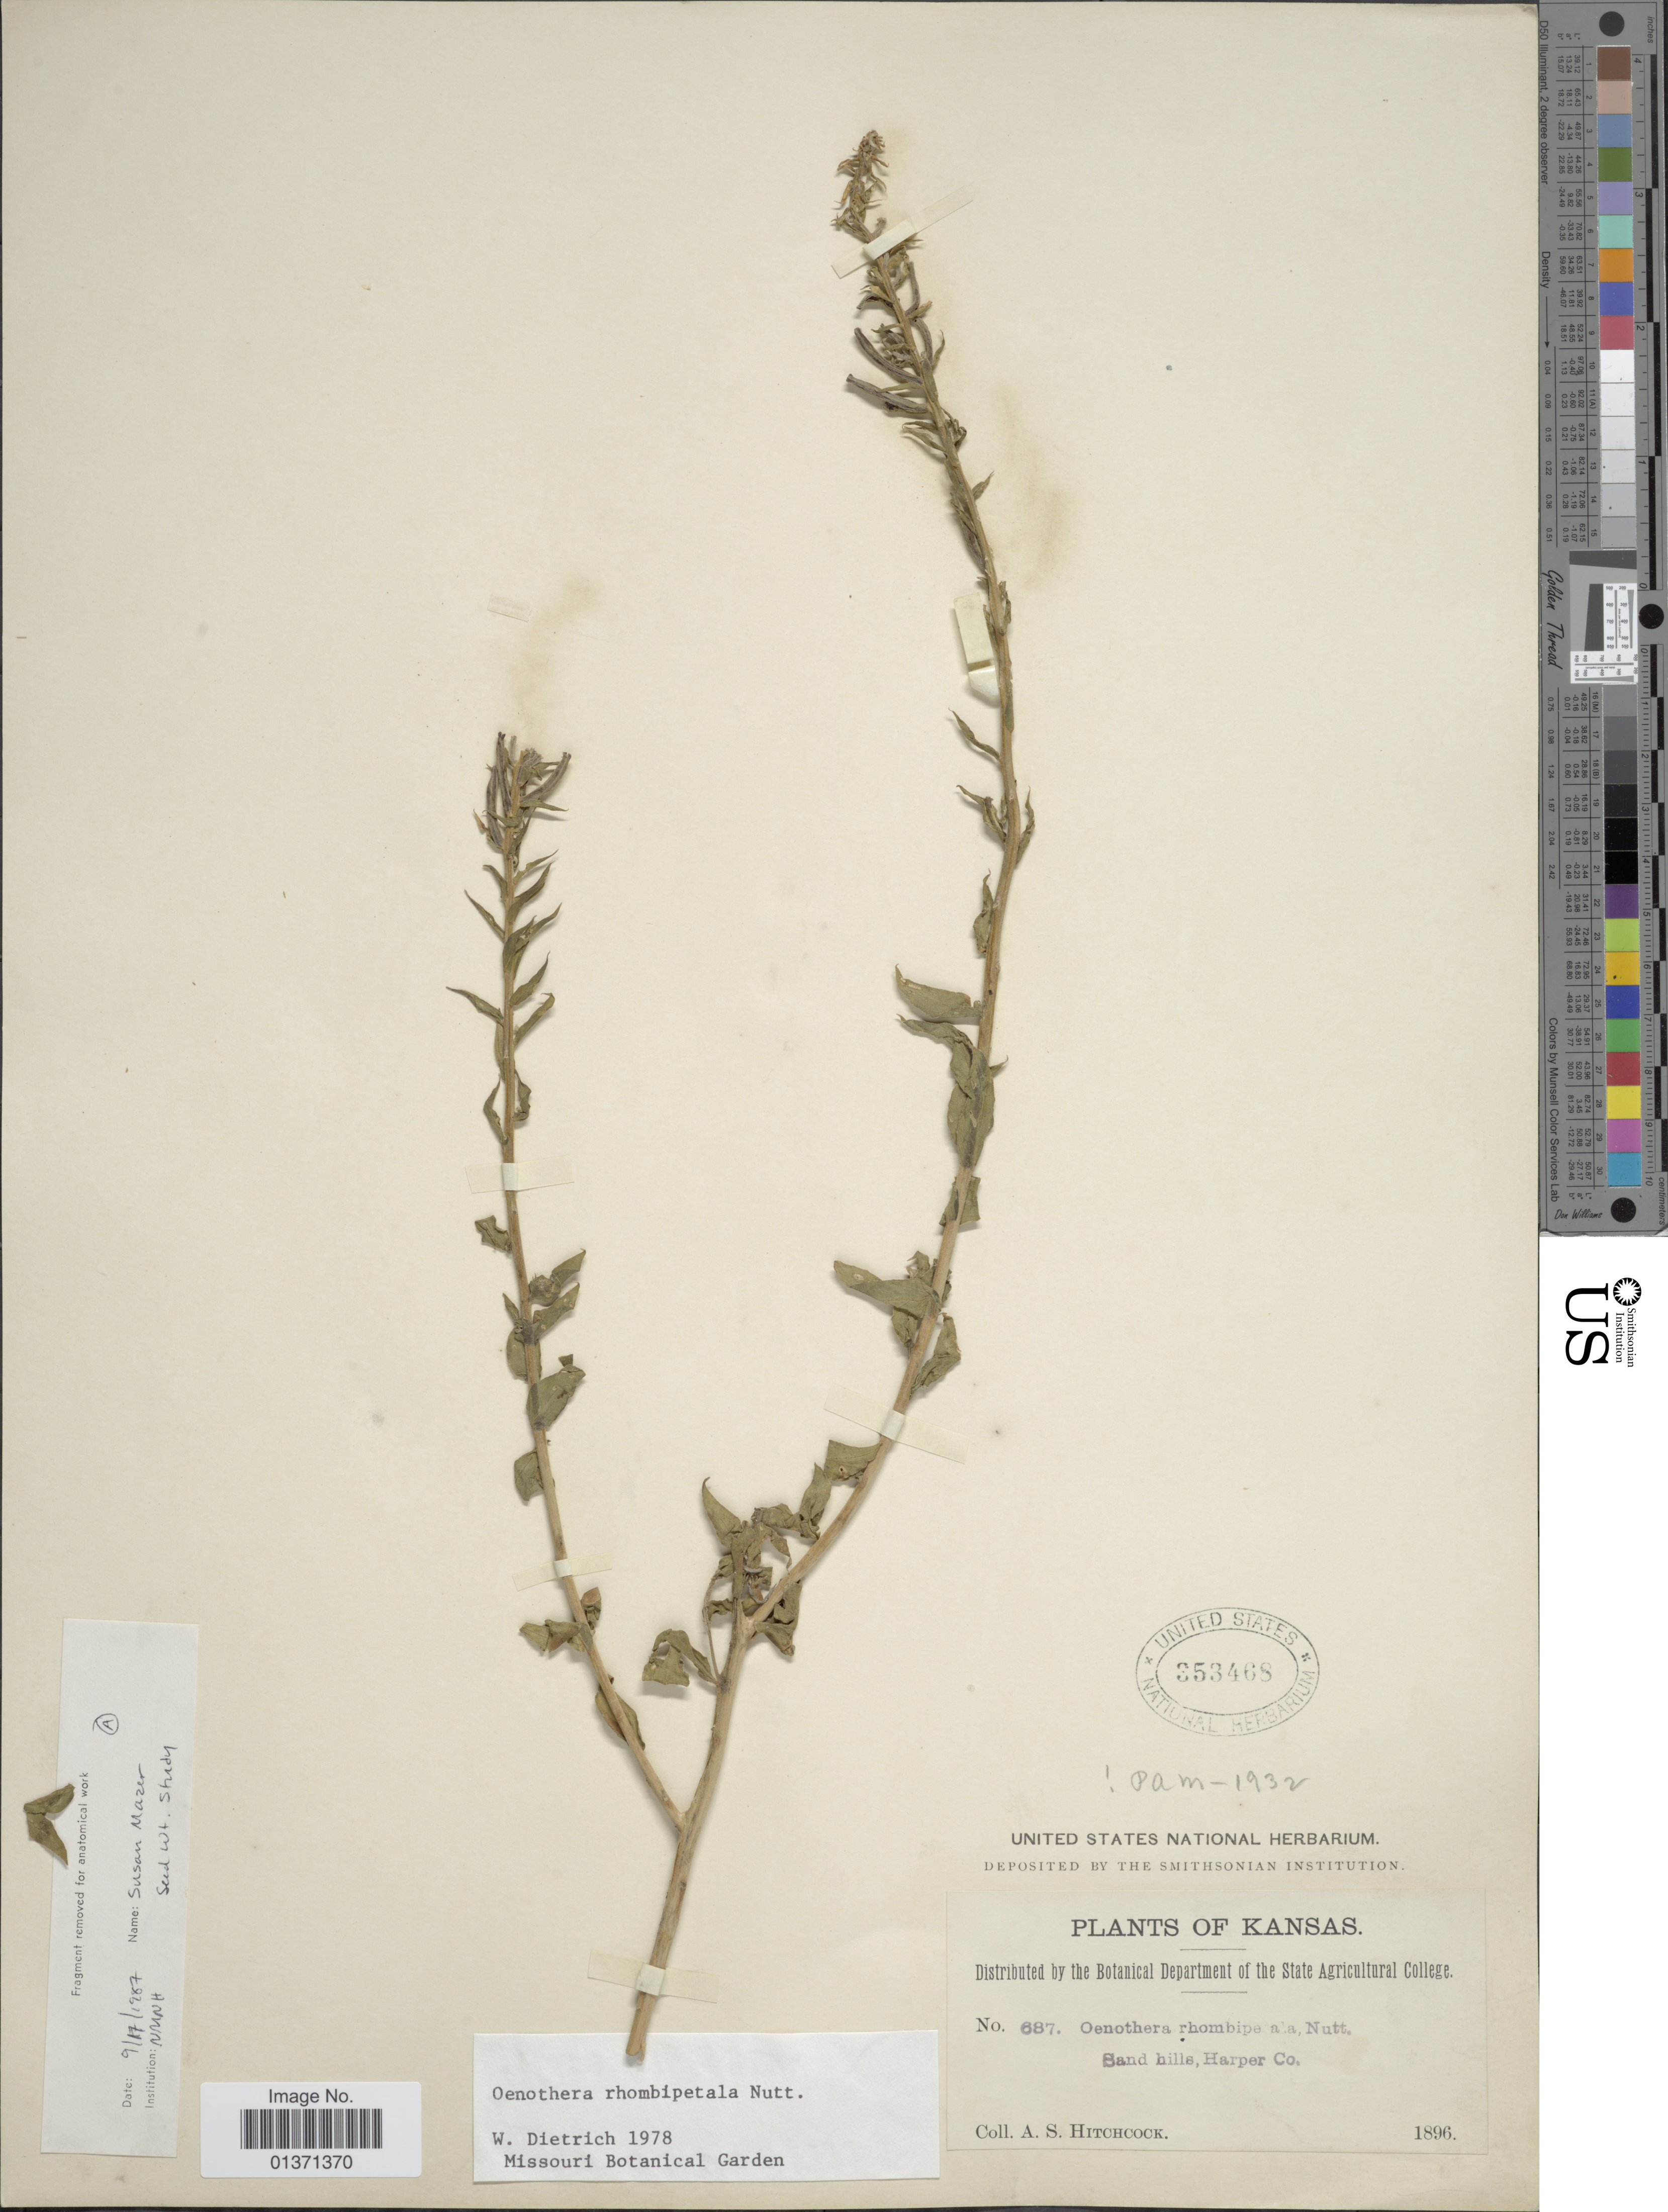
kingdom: Plantae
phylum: Tracheophyta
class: Magnoliopsida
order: Myrtales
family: Onagraceae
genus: Oenothera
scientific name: Oenothera rhombipetala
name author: Nutt. ex Torr & A. Gray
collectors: A. S. Hitchcock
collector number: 687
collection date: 1896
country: United States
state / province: Kansas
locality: Sand hills, Harper Co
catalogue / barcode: US 353468